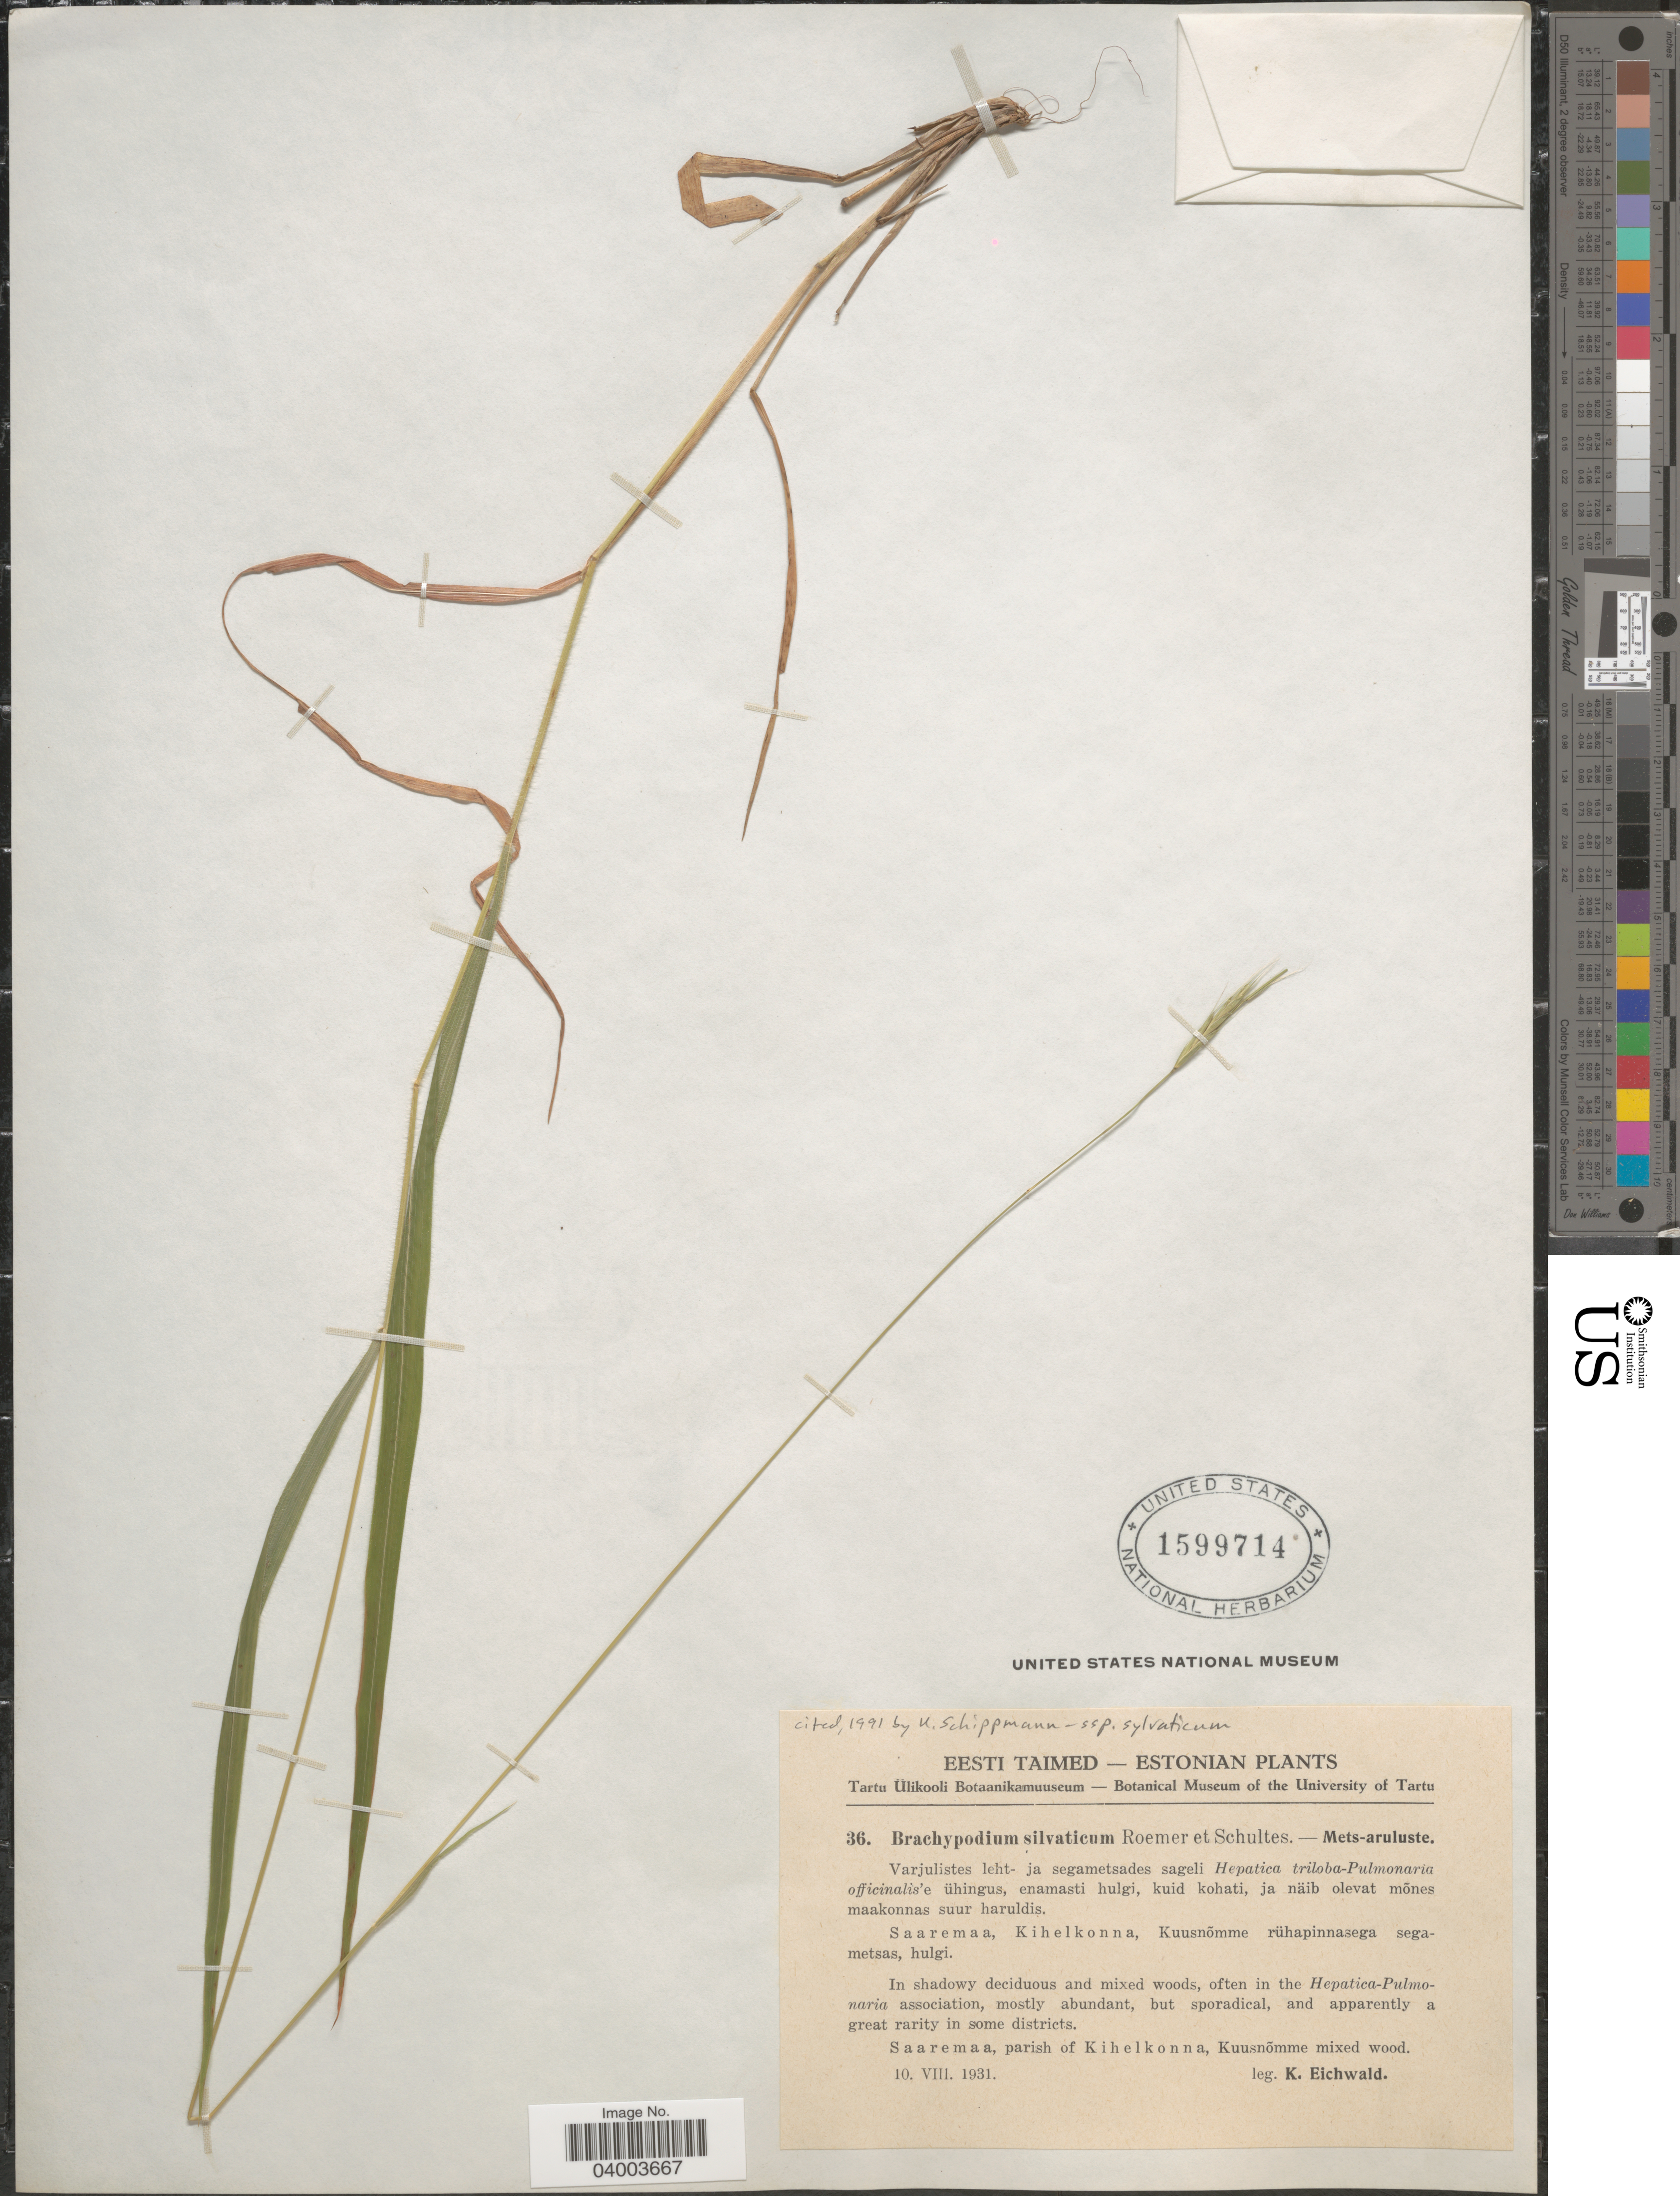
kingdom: Plantae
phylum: Tracheophyta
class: Liliopsida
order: Poales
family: Poaceae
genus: Brachypodium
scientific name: Brachypodium sylvaticum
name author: (Huds.) P. Beauv.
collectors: K. Eichwald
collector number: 36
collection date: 1931-08-10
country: Estonia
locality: Saaremaa, parish of Kihelkonna, Kuusnõmme mixed wood.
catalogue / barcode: US 1599714